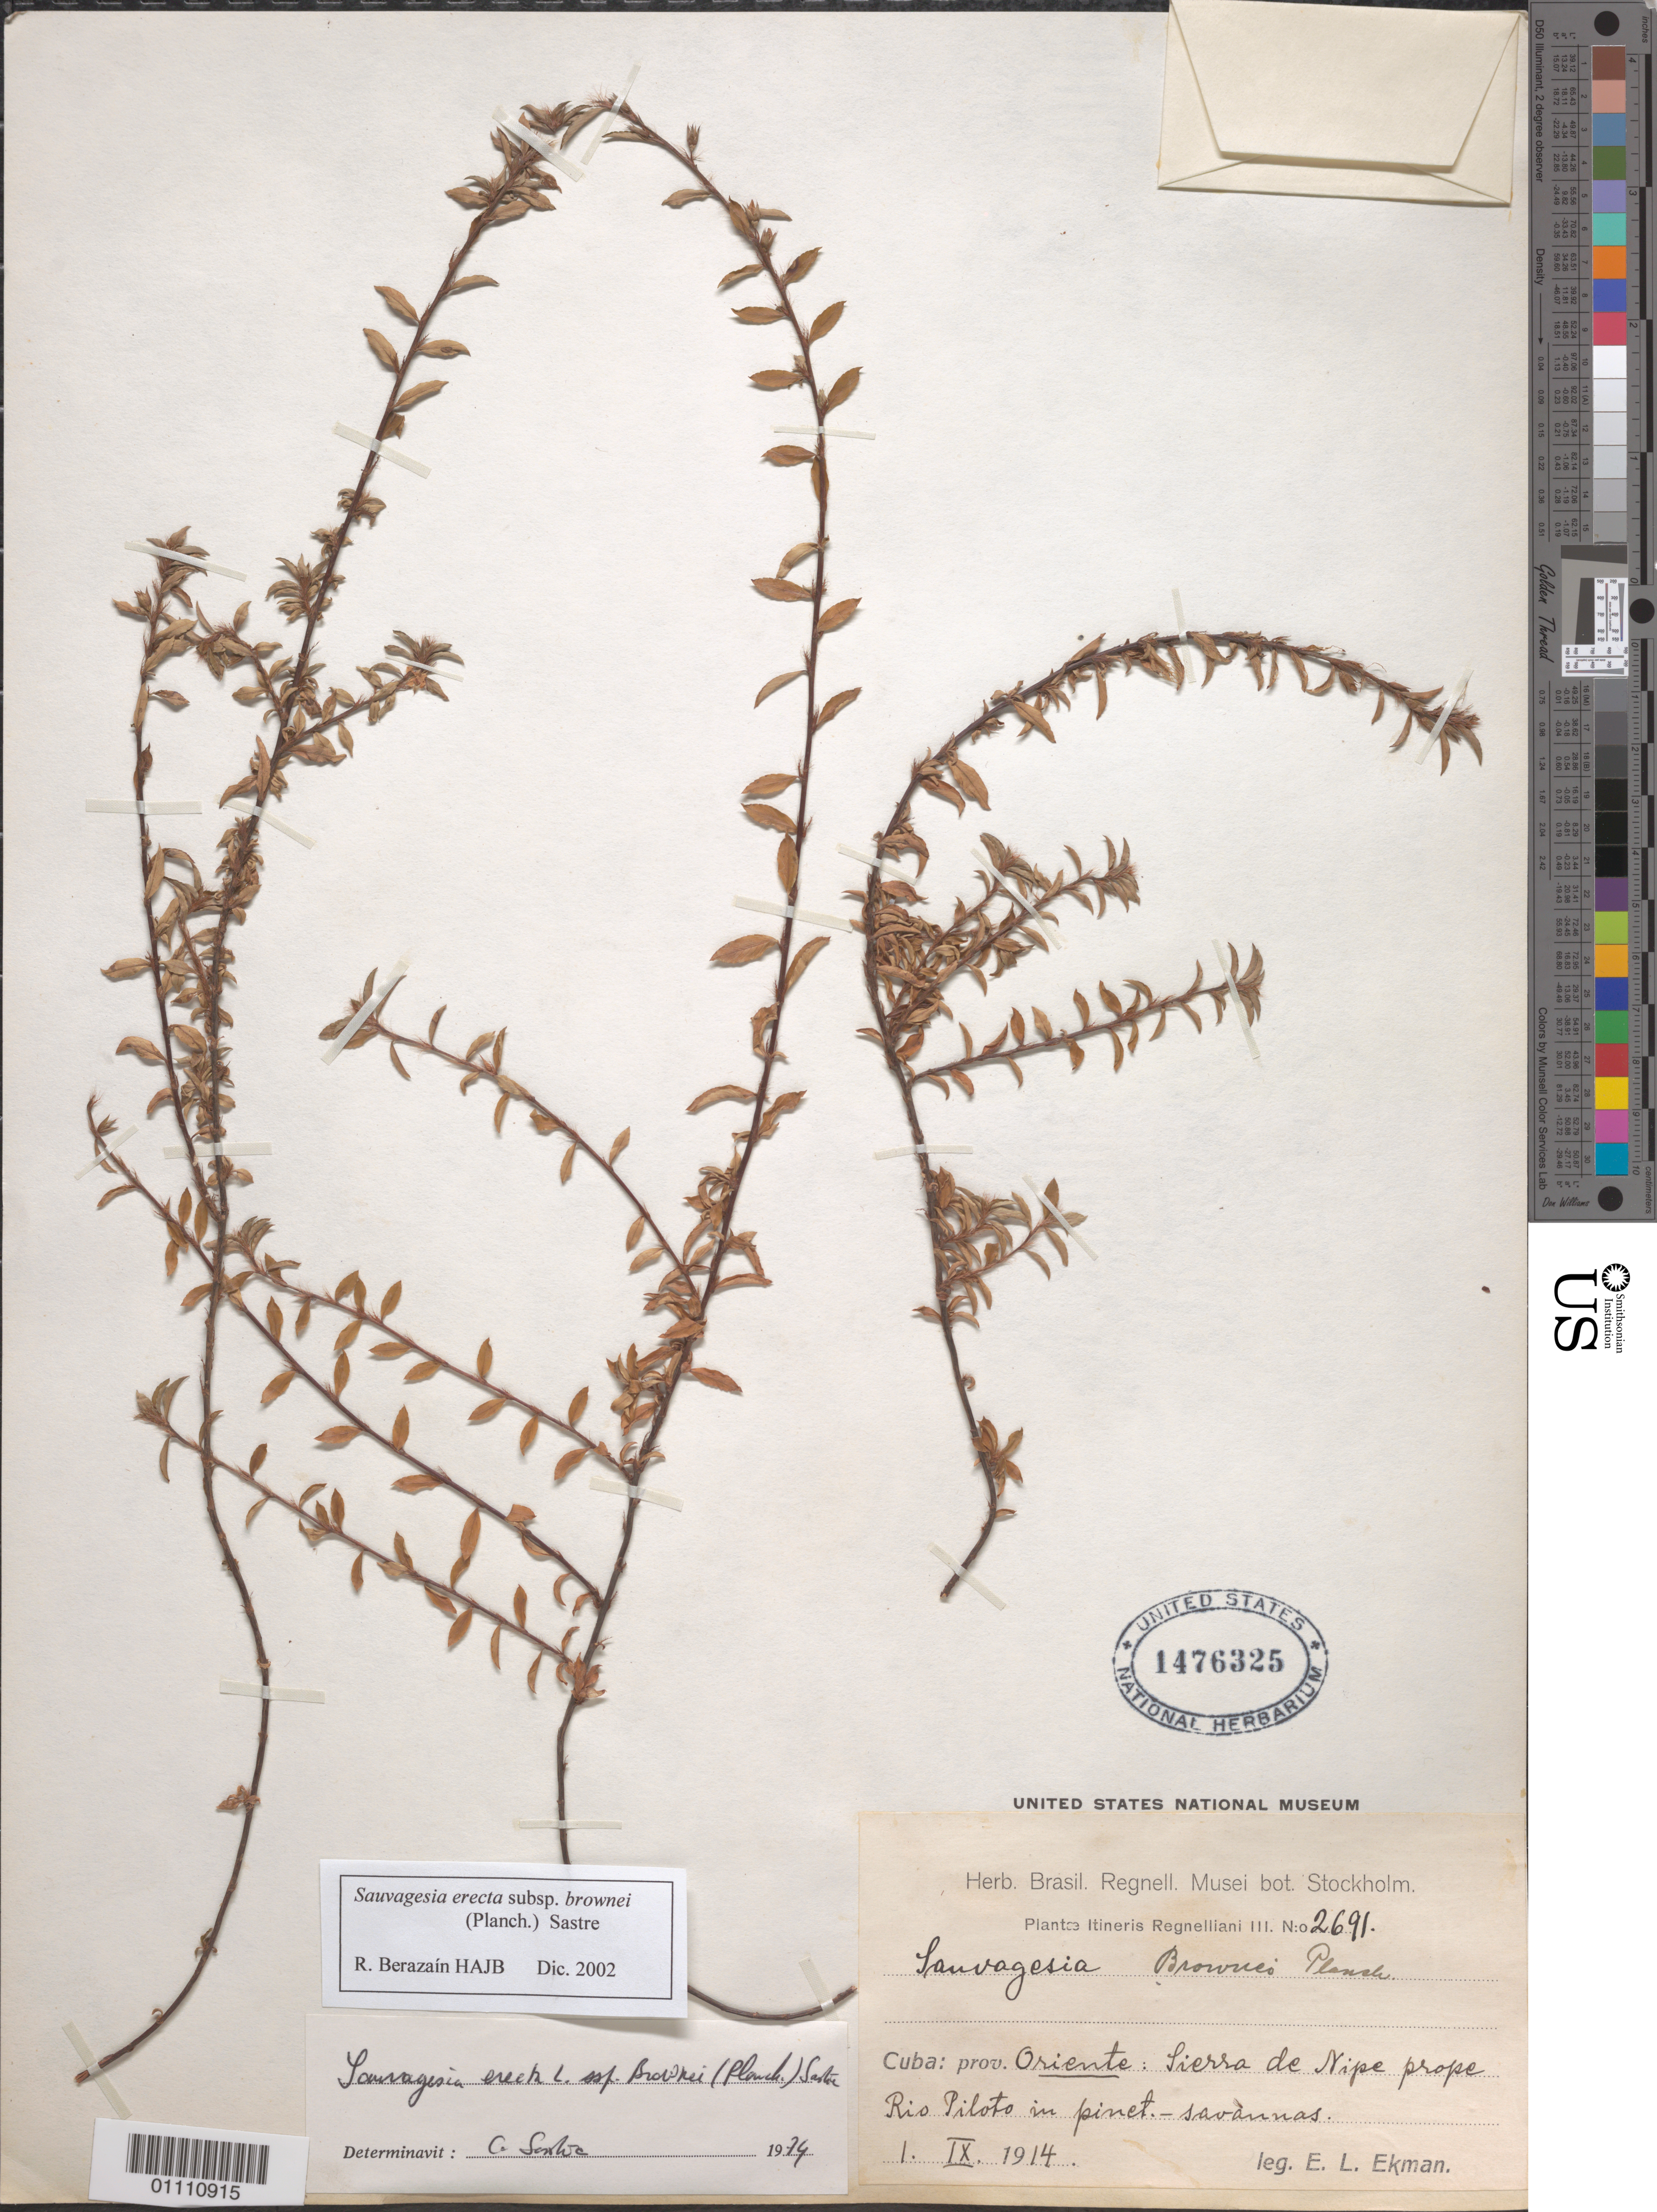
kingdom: Plantae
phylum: Tracheophyta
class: Magnoliopsida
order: Malpighiales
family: Ochnaceae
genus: Sauvagesia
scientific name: Sauvagesia erecta subsp. brownei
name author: (Planch.) Sastre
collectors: E. L. Ekman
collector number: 2691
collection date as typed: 01 Sep 1914 or 09 Jan 1914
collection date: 1914-01-09 or 1914-09-01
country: Cuba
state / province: Oriente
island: Cuba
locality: OrienteSierra de Nipe prape, Rio Piloto in pinet savannas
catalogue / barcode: US 1476325